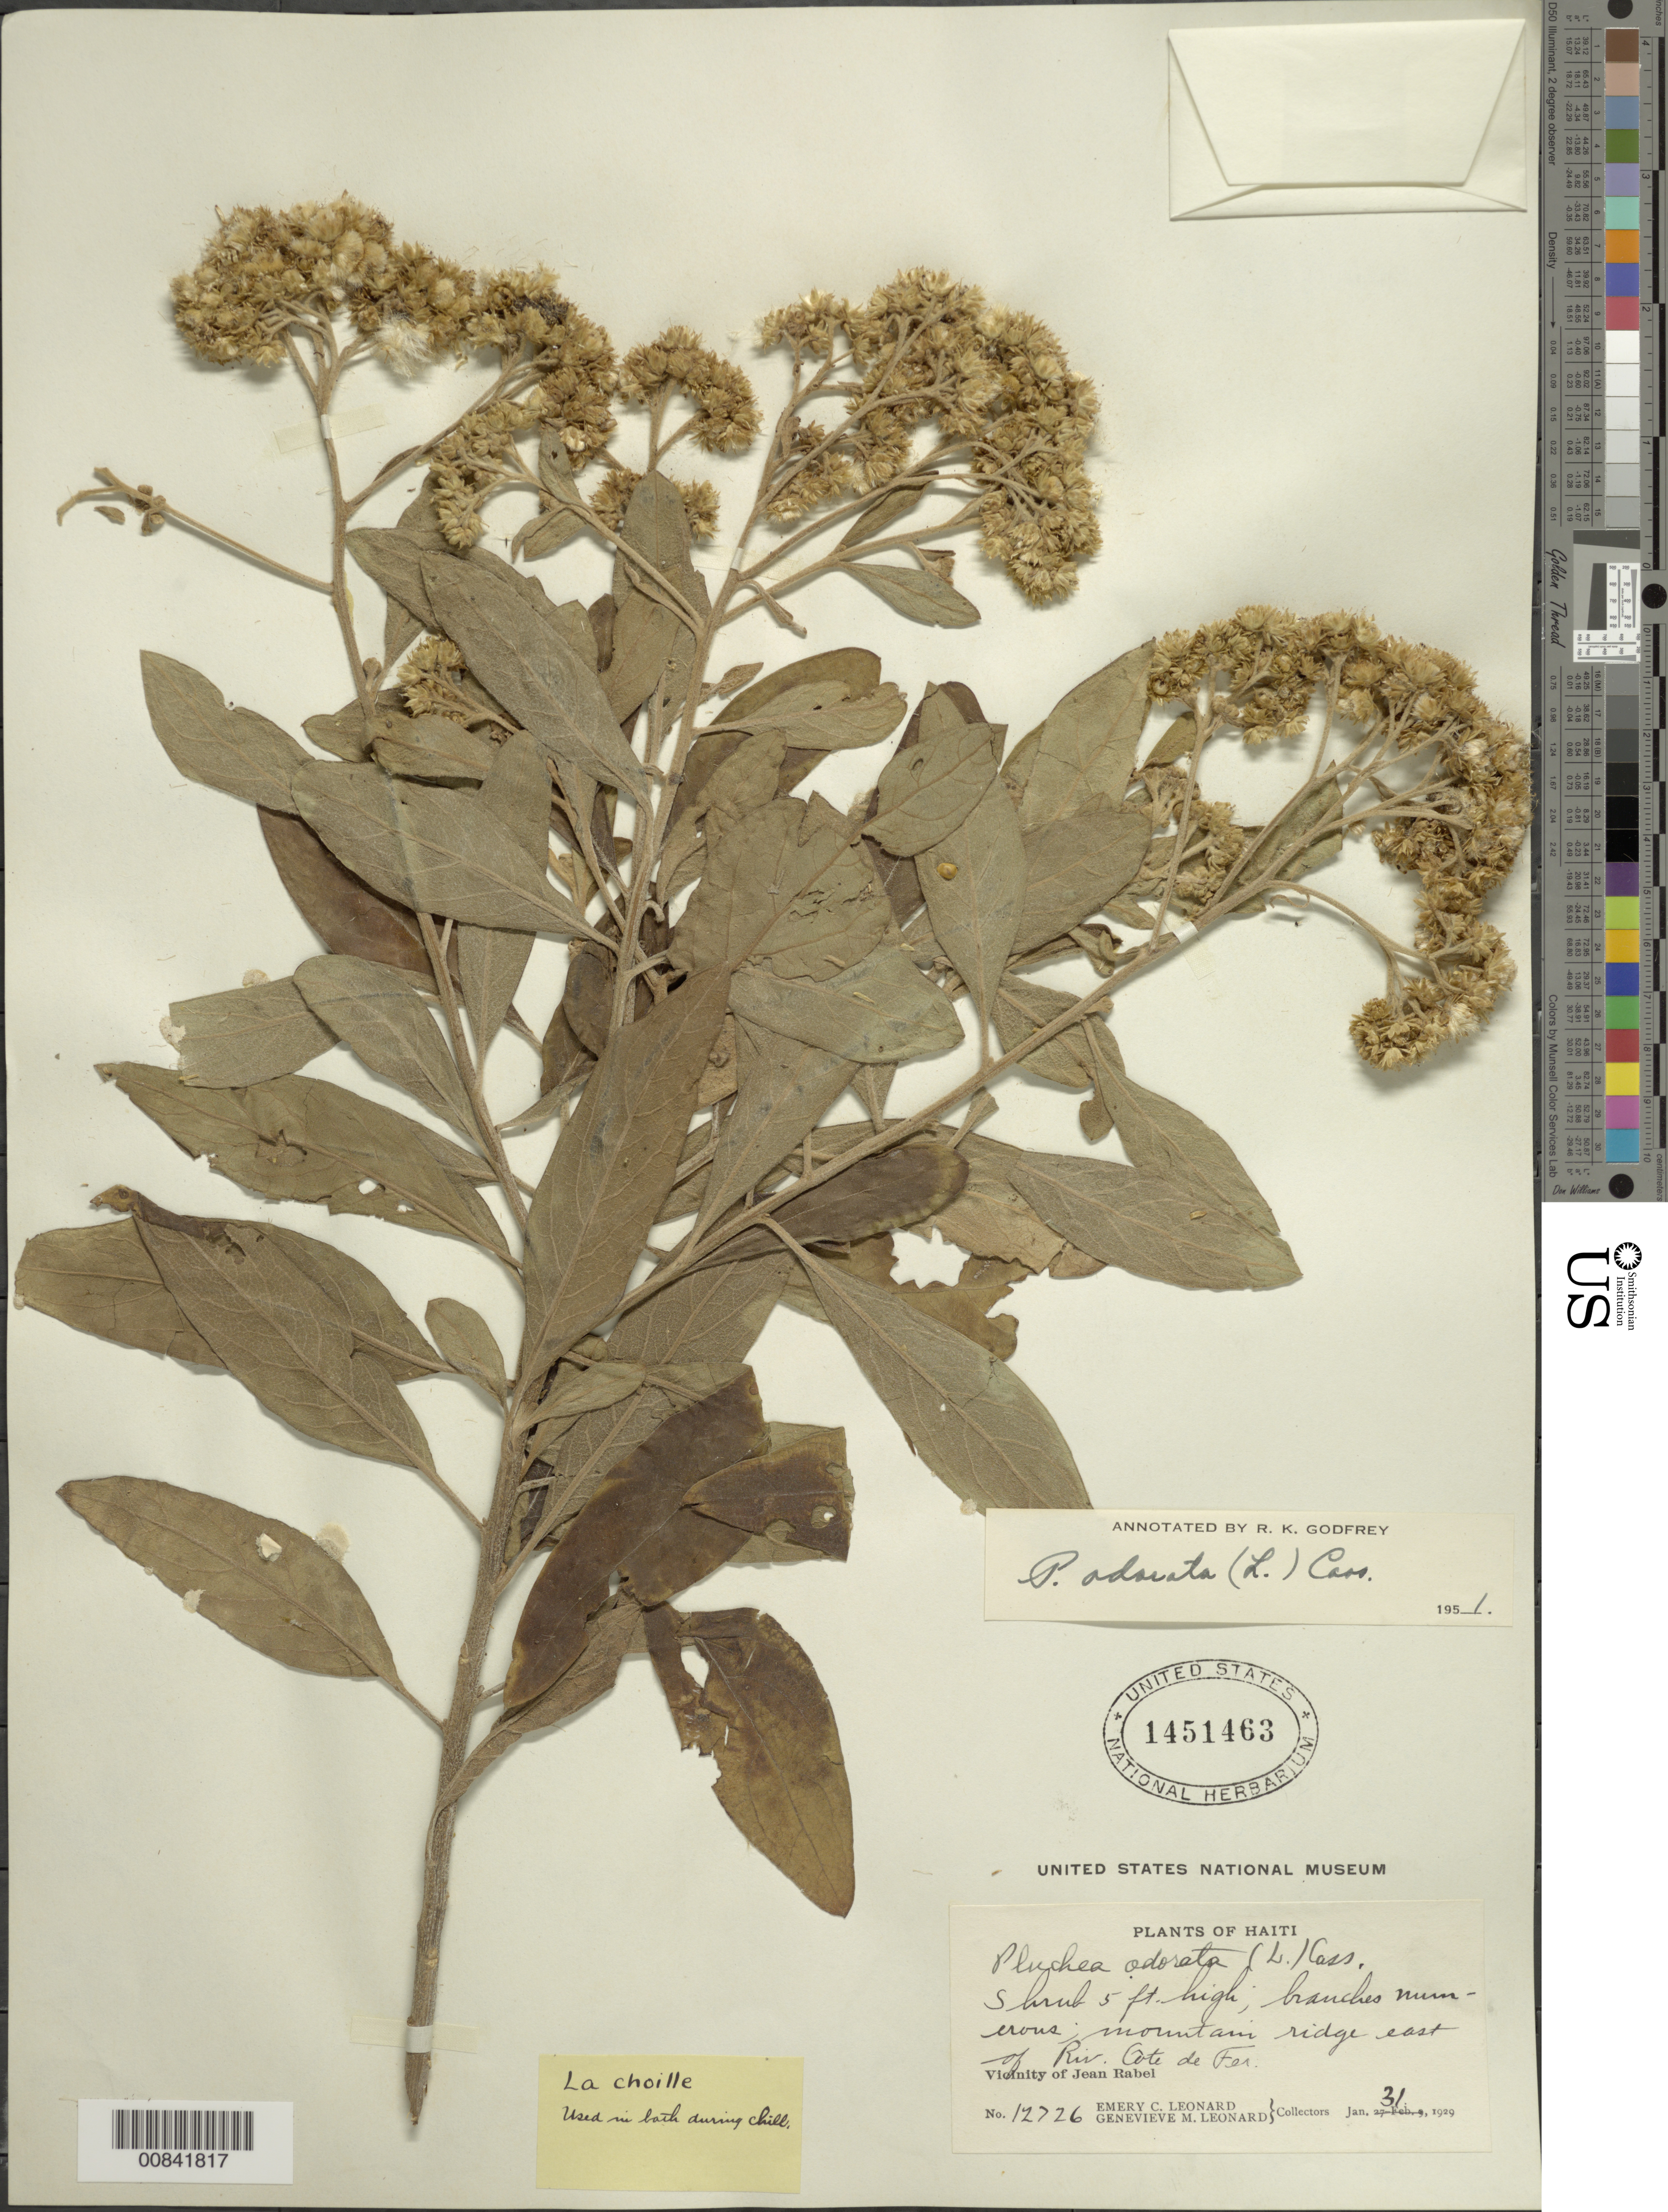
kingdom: Plantae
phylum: Tracheophyta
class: Magnoliopsida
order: Asterales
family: Asteraceae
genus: Pluchea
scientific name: Pluchea carolinensis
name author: (Jacq.) D. Don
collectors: E. C. Leonard & G. M. Leonard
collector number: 12726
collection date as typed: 31 Jan 1929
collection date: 1929-01-31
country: Haiti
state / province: Nord-Ouest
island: Hispaniola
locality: Vicinity of Jean Rabel, E of Riv Côte de Fer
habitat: Mountain ridge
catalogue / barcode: US 1451463